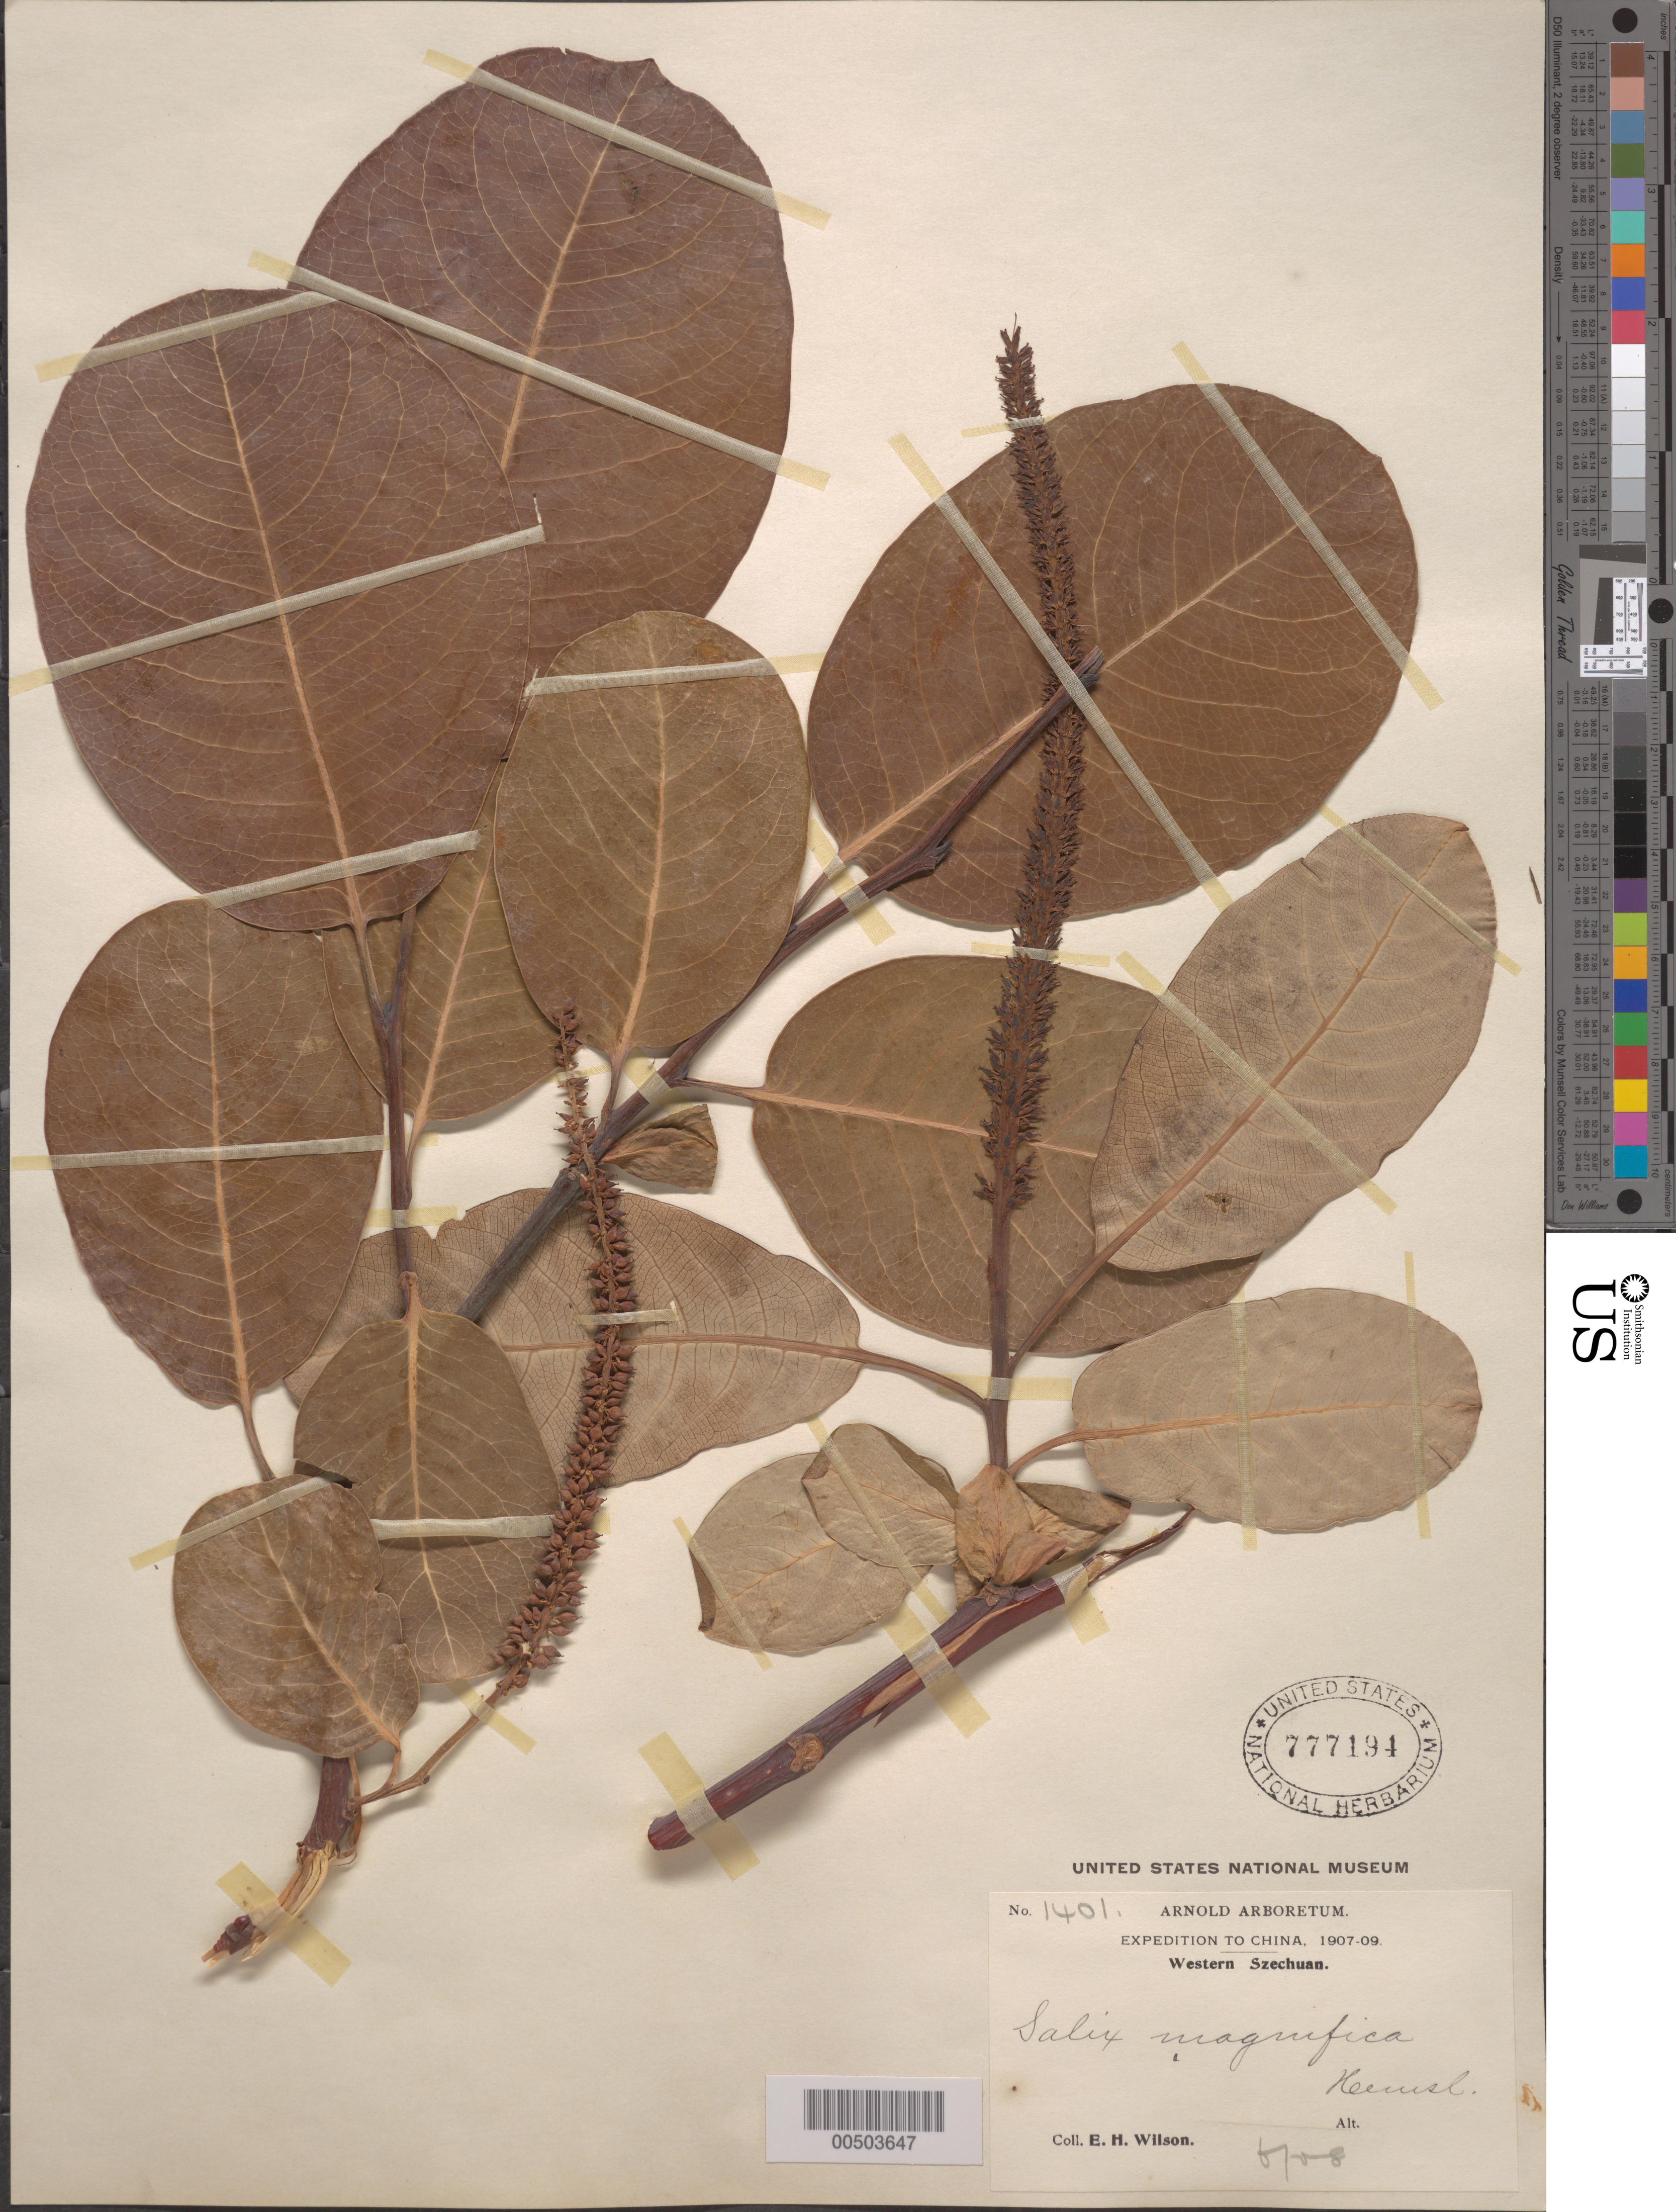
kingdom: Plantae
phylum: Tracheophyta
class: Magnoliopsida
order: Malpighiales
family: Salicaceae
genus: Salix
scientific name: Salix magnifica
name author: Hemsl.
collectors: E. H. Wilson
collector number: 1401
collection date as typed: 1907 to -- --- 1909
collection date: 1907/1909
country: China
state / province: Sichuan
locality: Western Szechuan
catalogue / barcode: US 777194